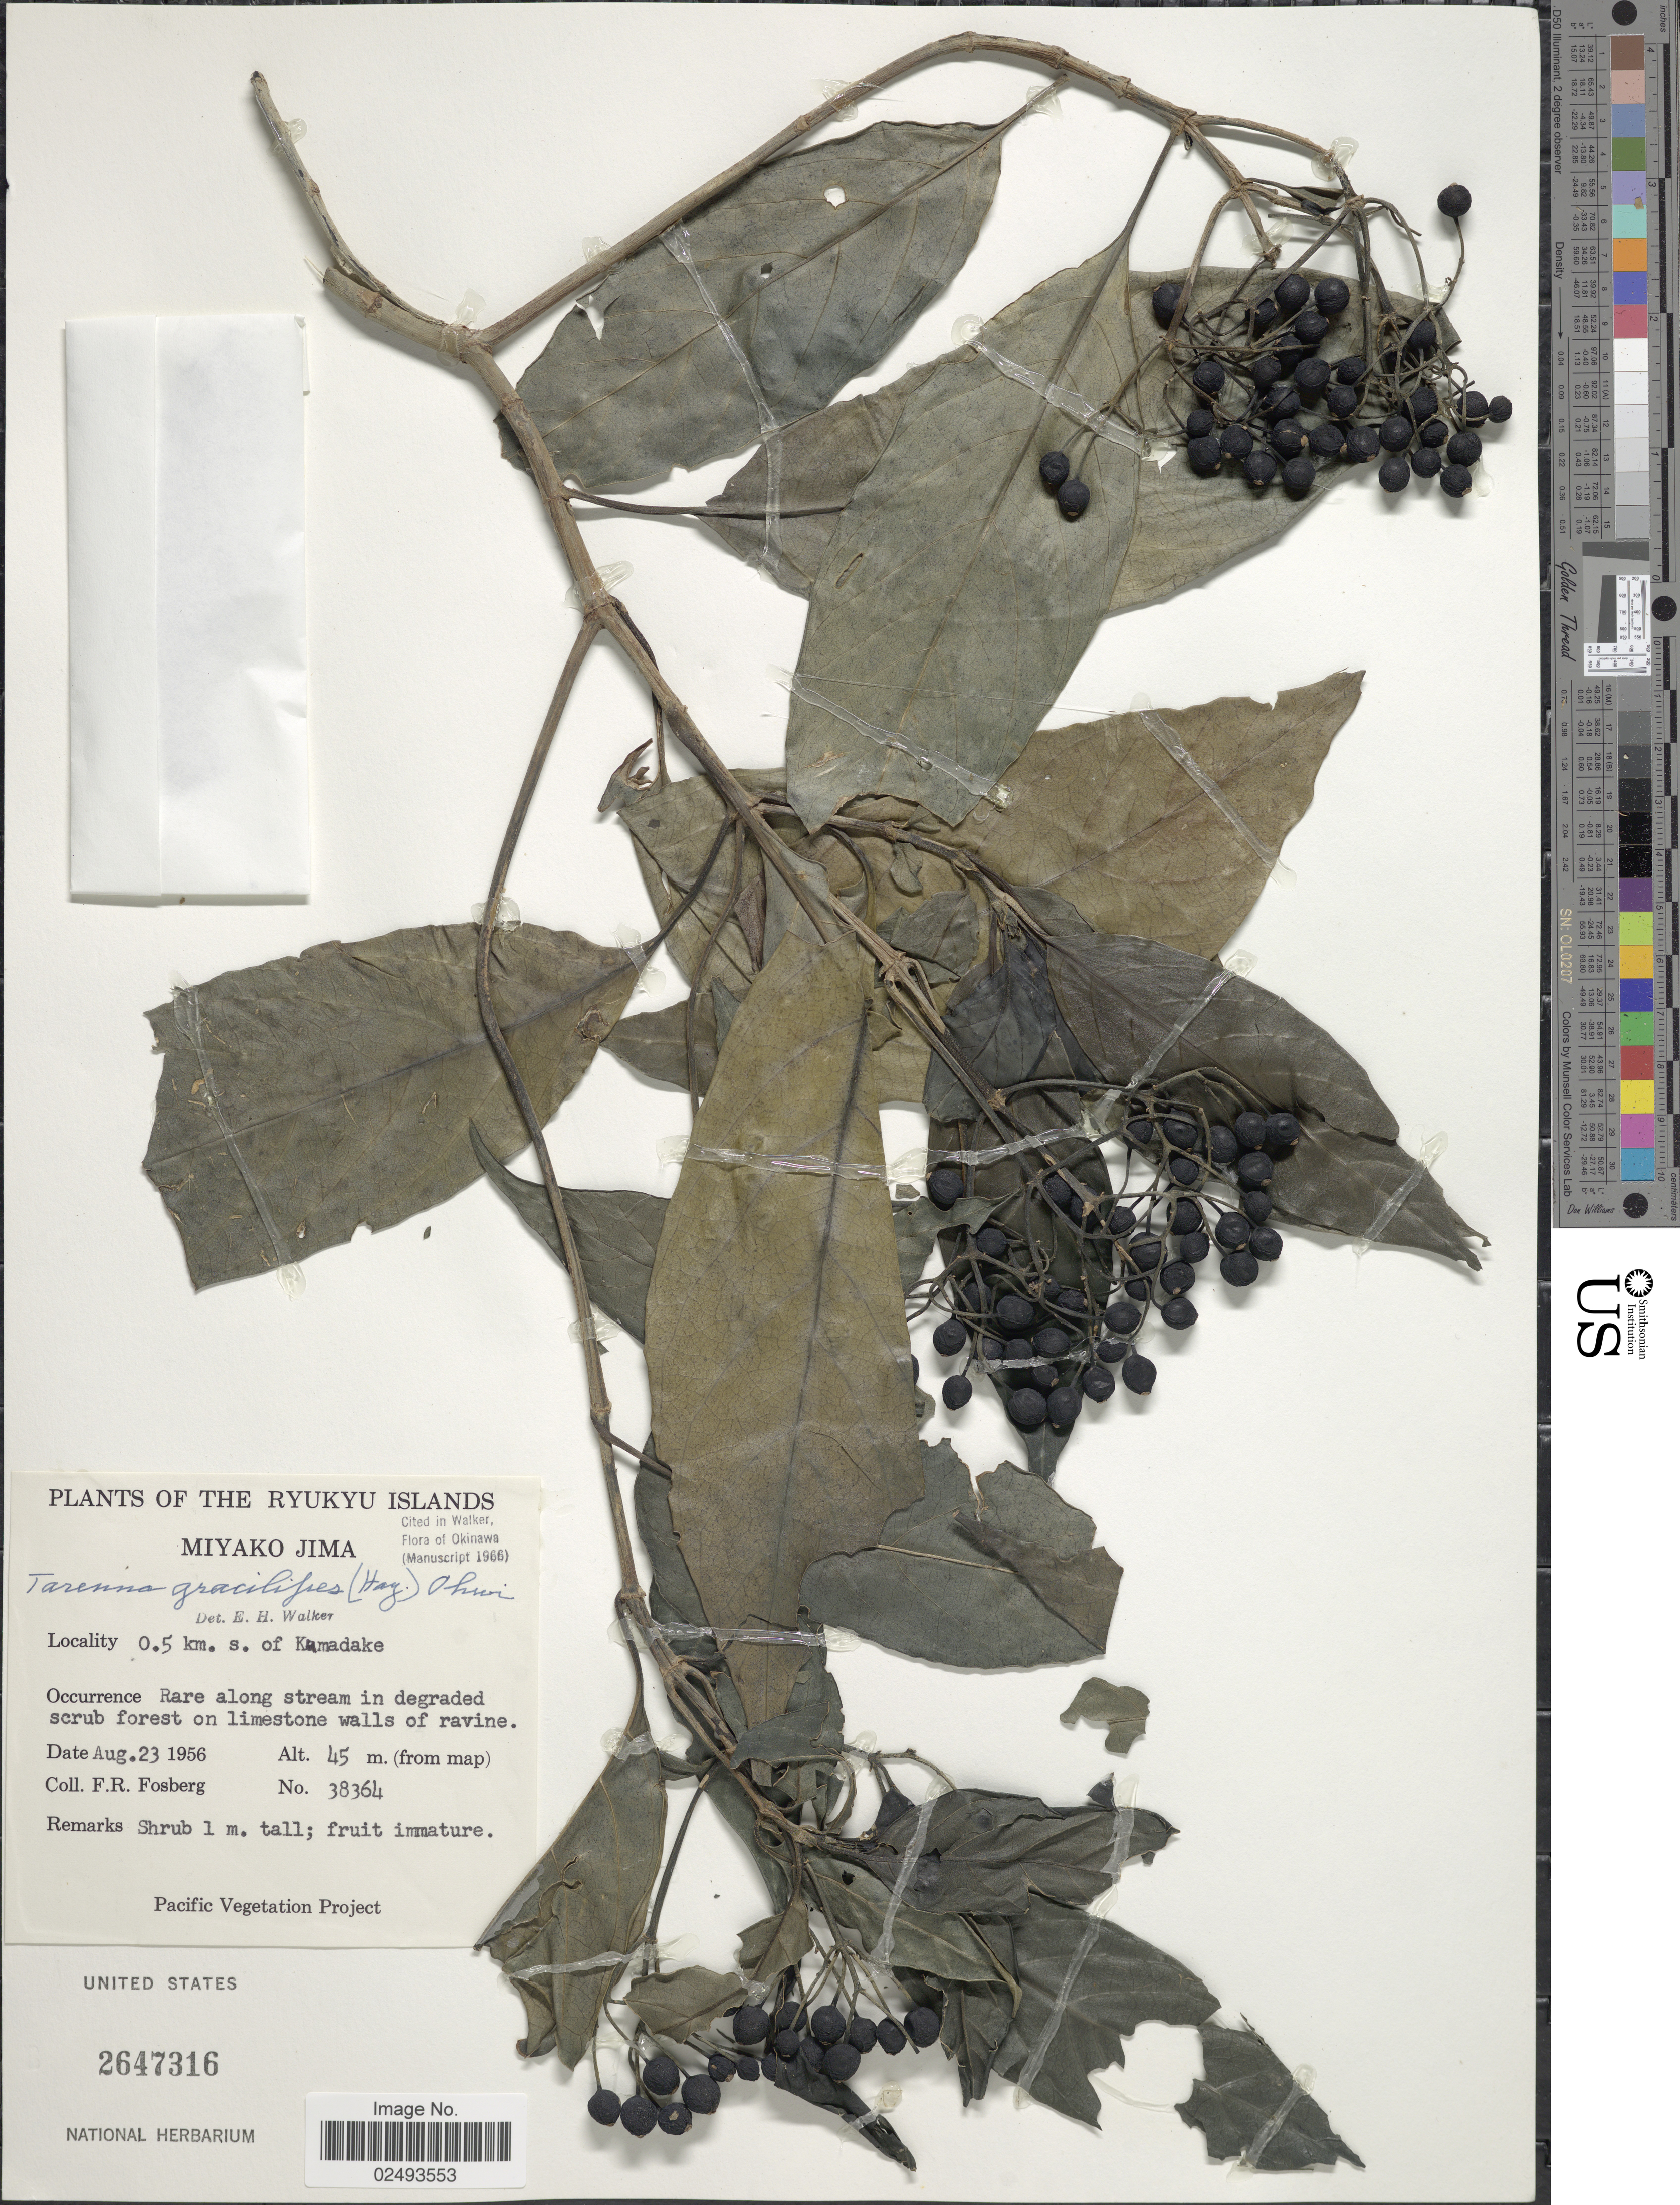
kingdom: Plantae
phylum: Tracheophyta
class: Magnoliopsida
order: Gentianales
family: Rubiaceae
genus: Tarenna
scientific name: Tarenna gracilipes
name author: (Hayata) Ohwi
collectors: F. R. Fosberg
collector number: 38364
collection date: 1956-08-23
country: Japan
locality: Ryukyu Islands, Miyako Jima, 0.5 km. s. of Kamadake, on limestone walls of ravine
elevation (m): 45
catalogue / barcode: US 2647316